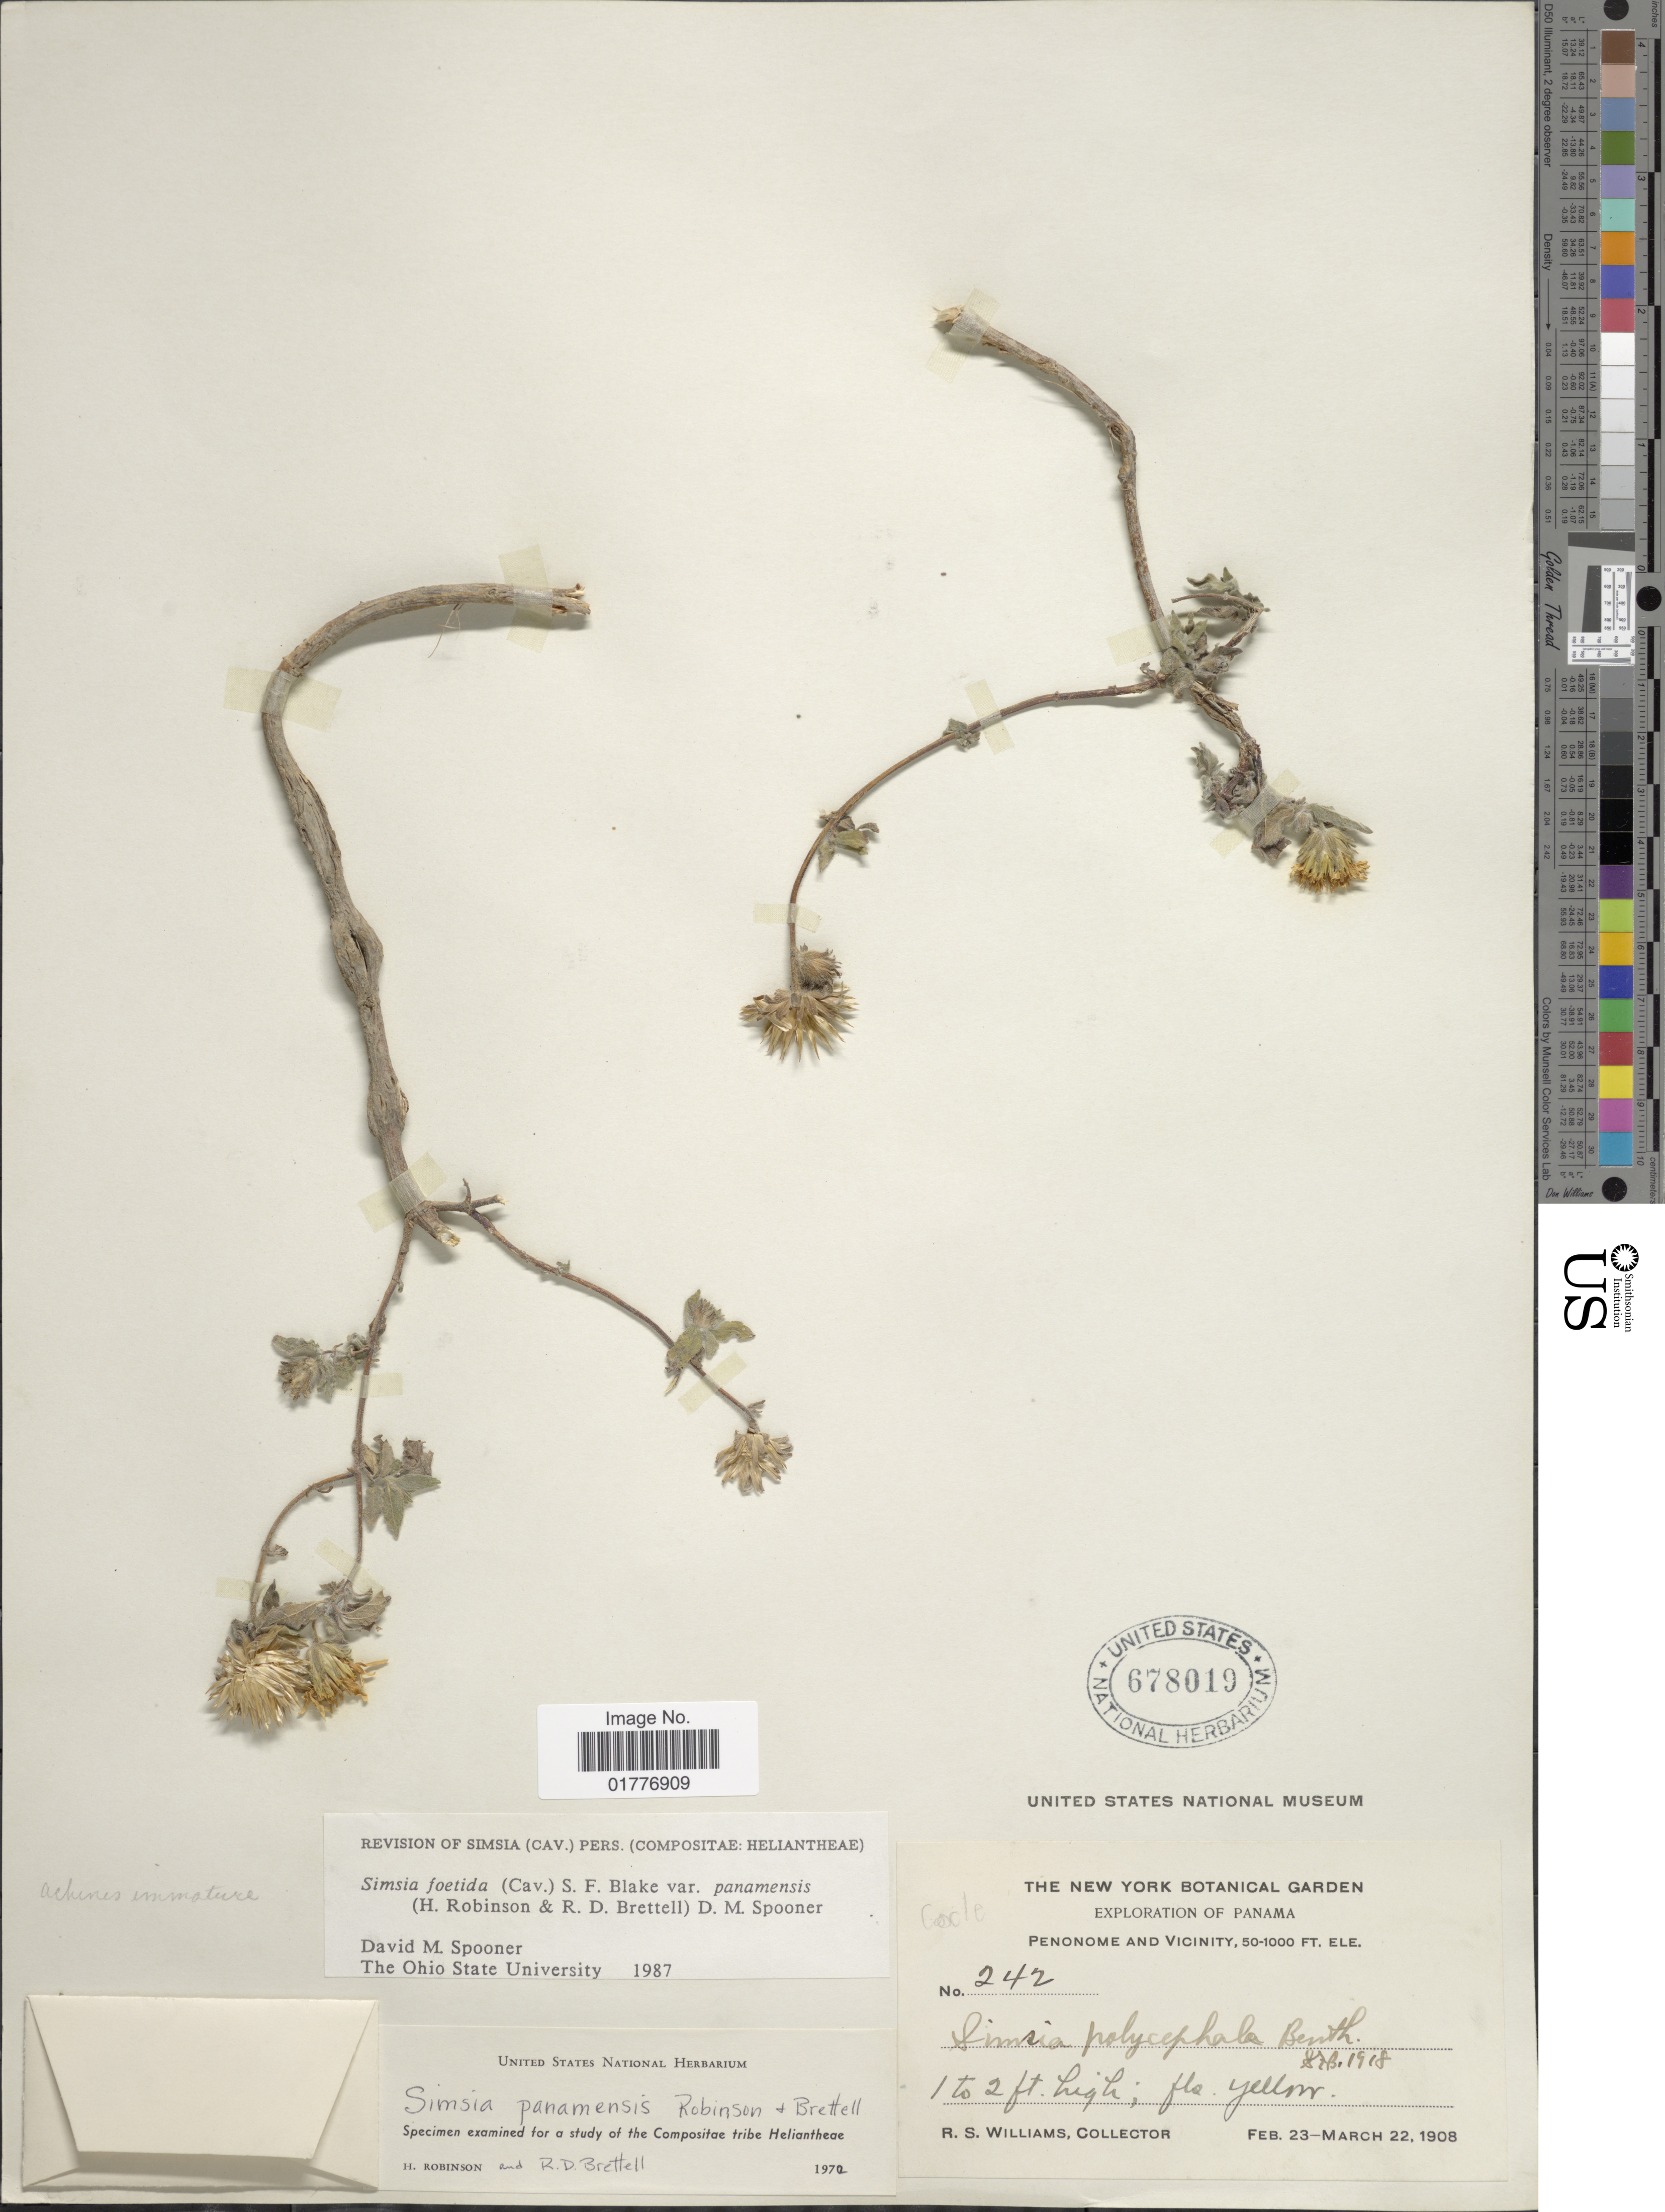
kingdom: Plantae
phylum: Tracheophyta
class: Magnoliopsida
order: Asterales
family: Asteraceae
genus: Simsia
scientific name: Simsia foetida var. panamensis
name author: (H. Rob. & Brettell) D.M. Spooner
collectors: R. S. Williams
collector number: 242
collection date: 1908-02-23/1908-03-22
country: Panama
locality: Penonome and Vicinity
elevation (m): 15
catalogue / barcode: US 678019